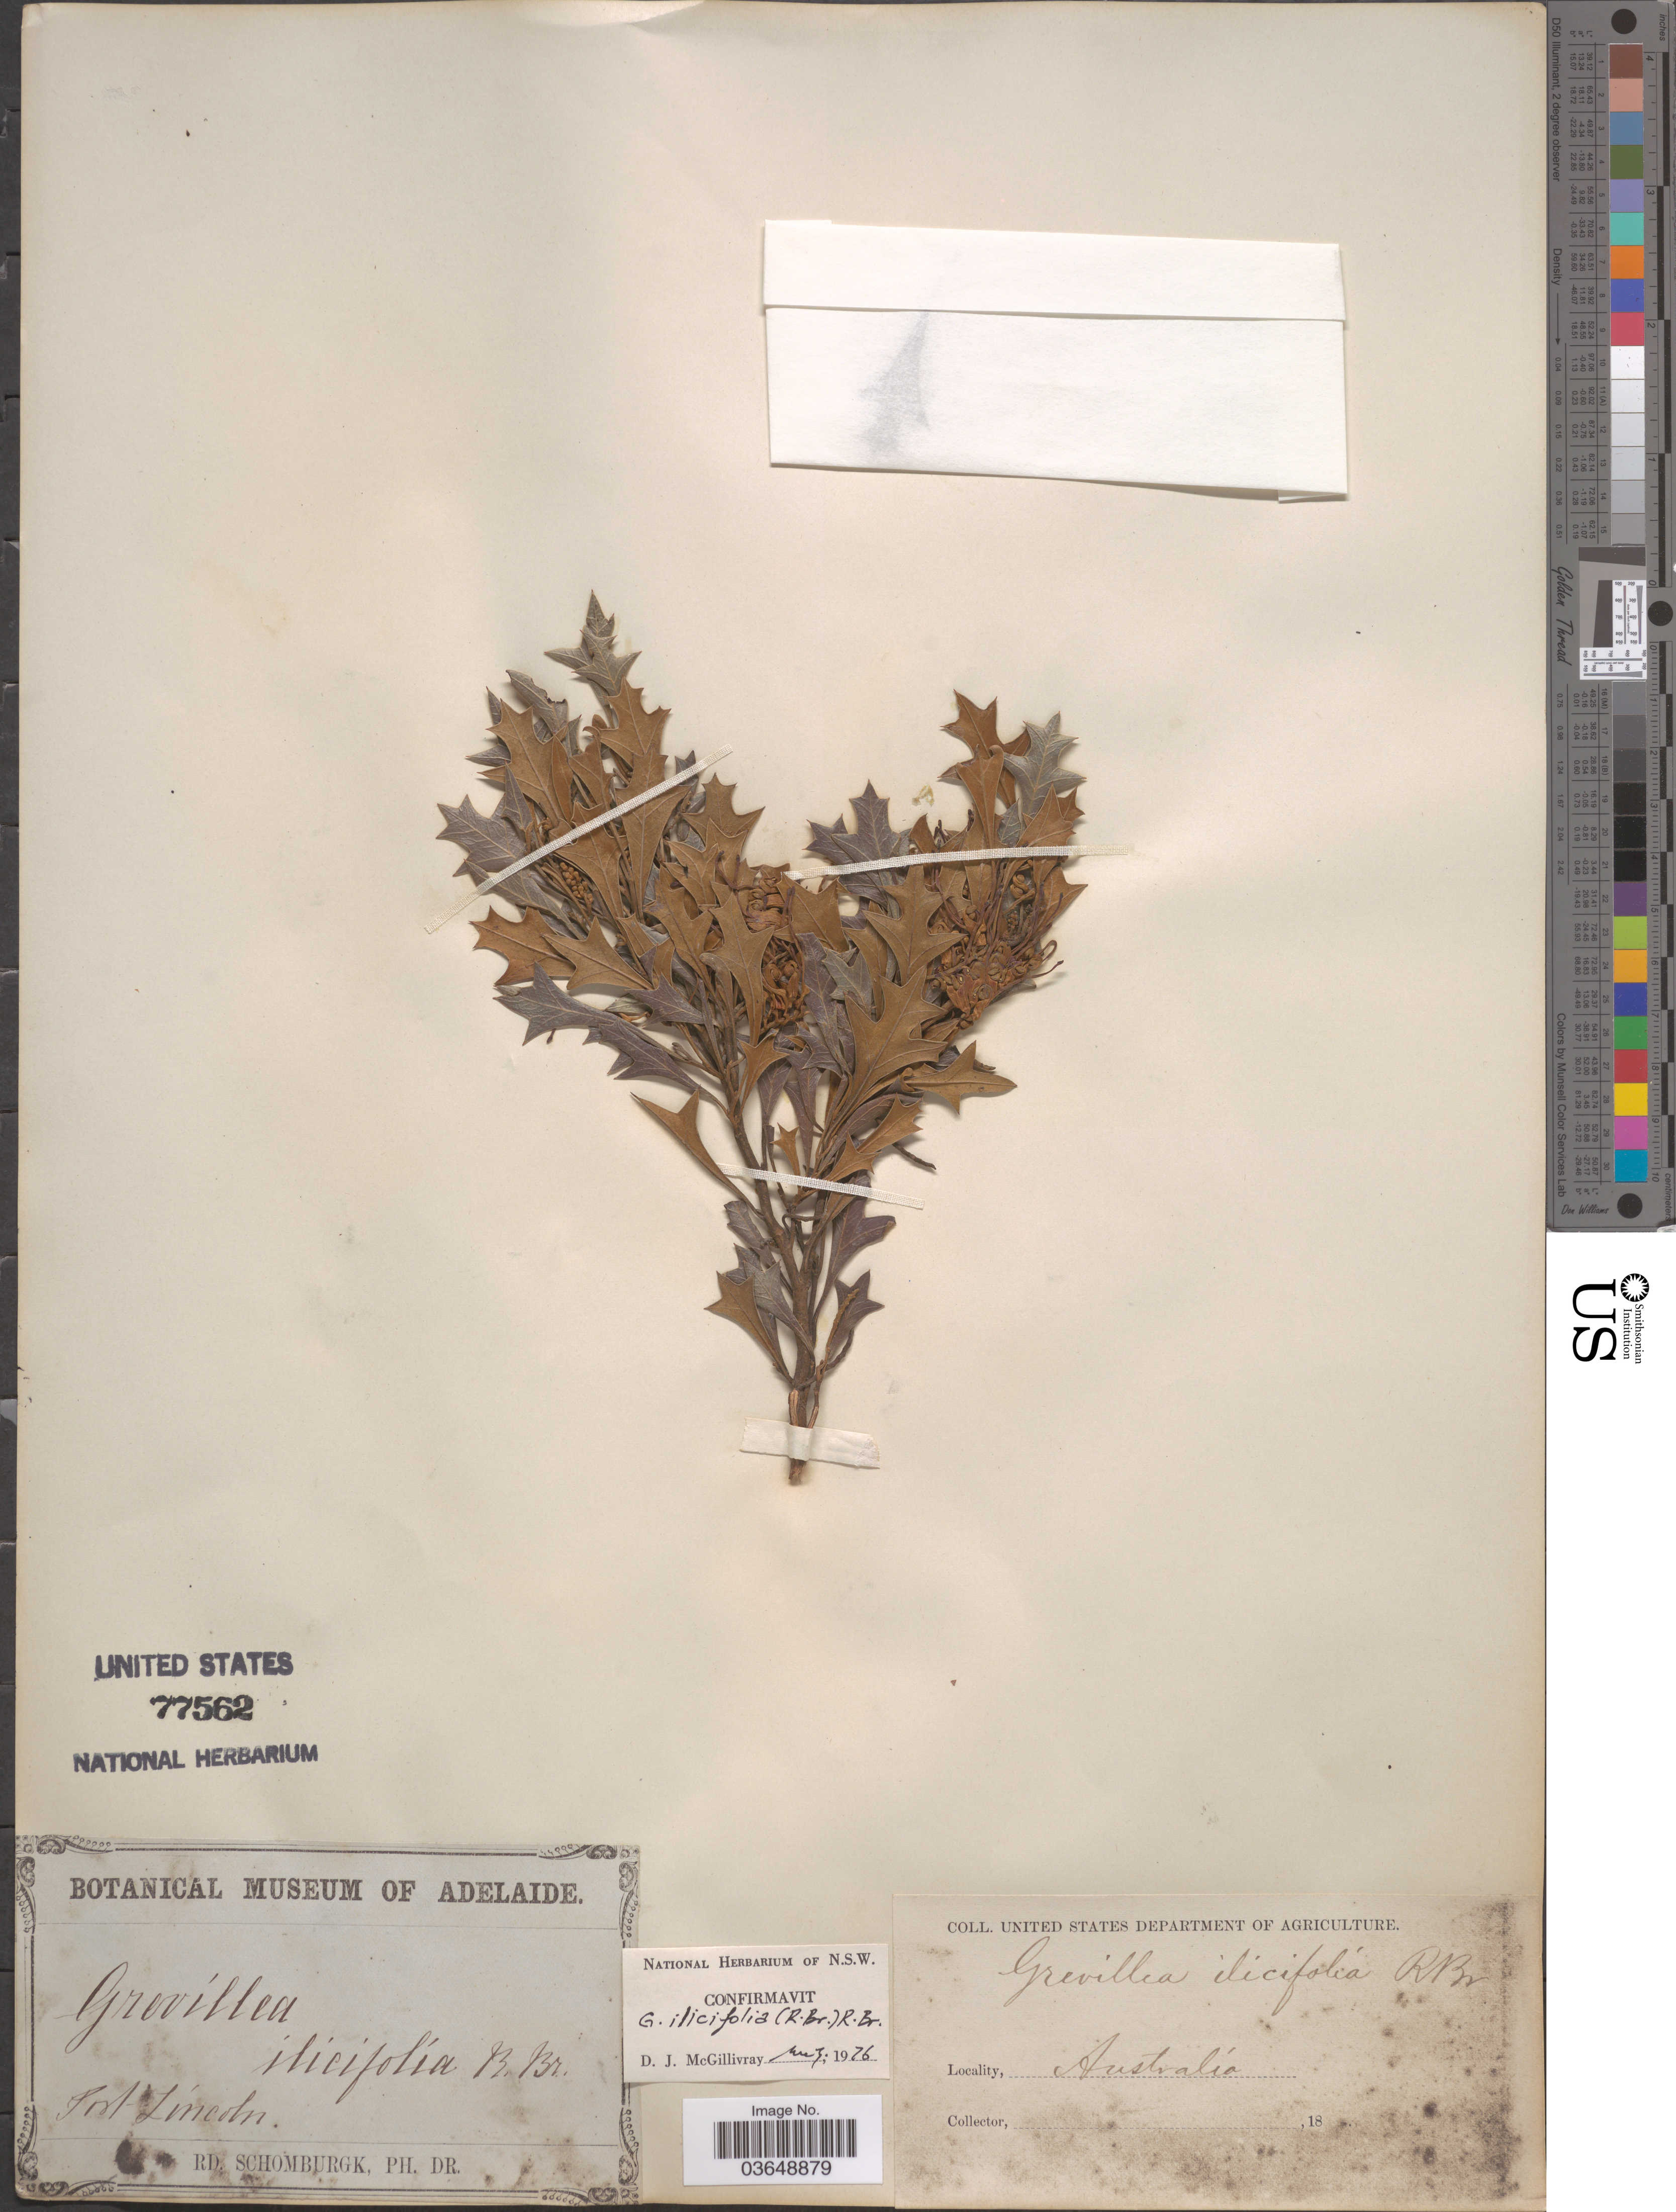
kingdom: Plantae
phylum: Tracheophyta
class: Magnoliopsida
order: Proteales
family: Proteaceae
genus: Grevillea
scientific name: Grevillea ilicifolia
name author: (R. Br.) R. Br.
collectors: M. R. Schomburgk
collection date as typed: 18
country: Australia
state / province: South Australia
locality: Port Lincoln.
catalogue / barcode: US 77562